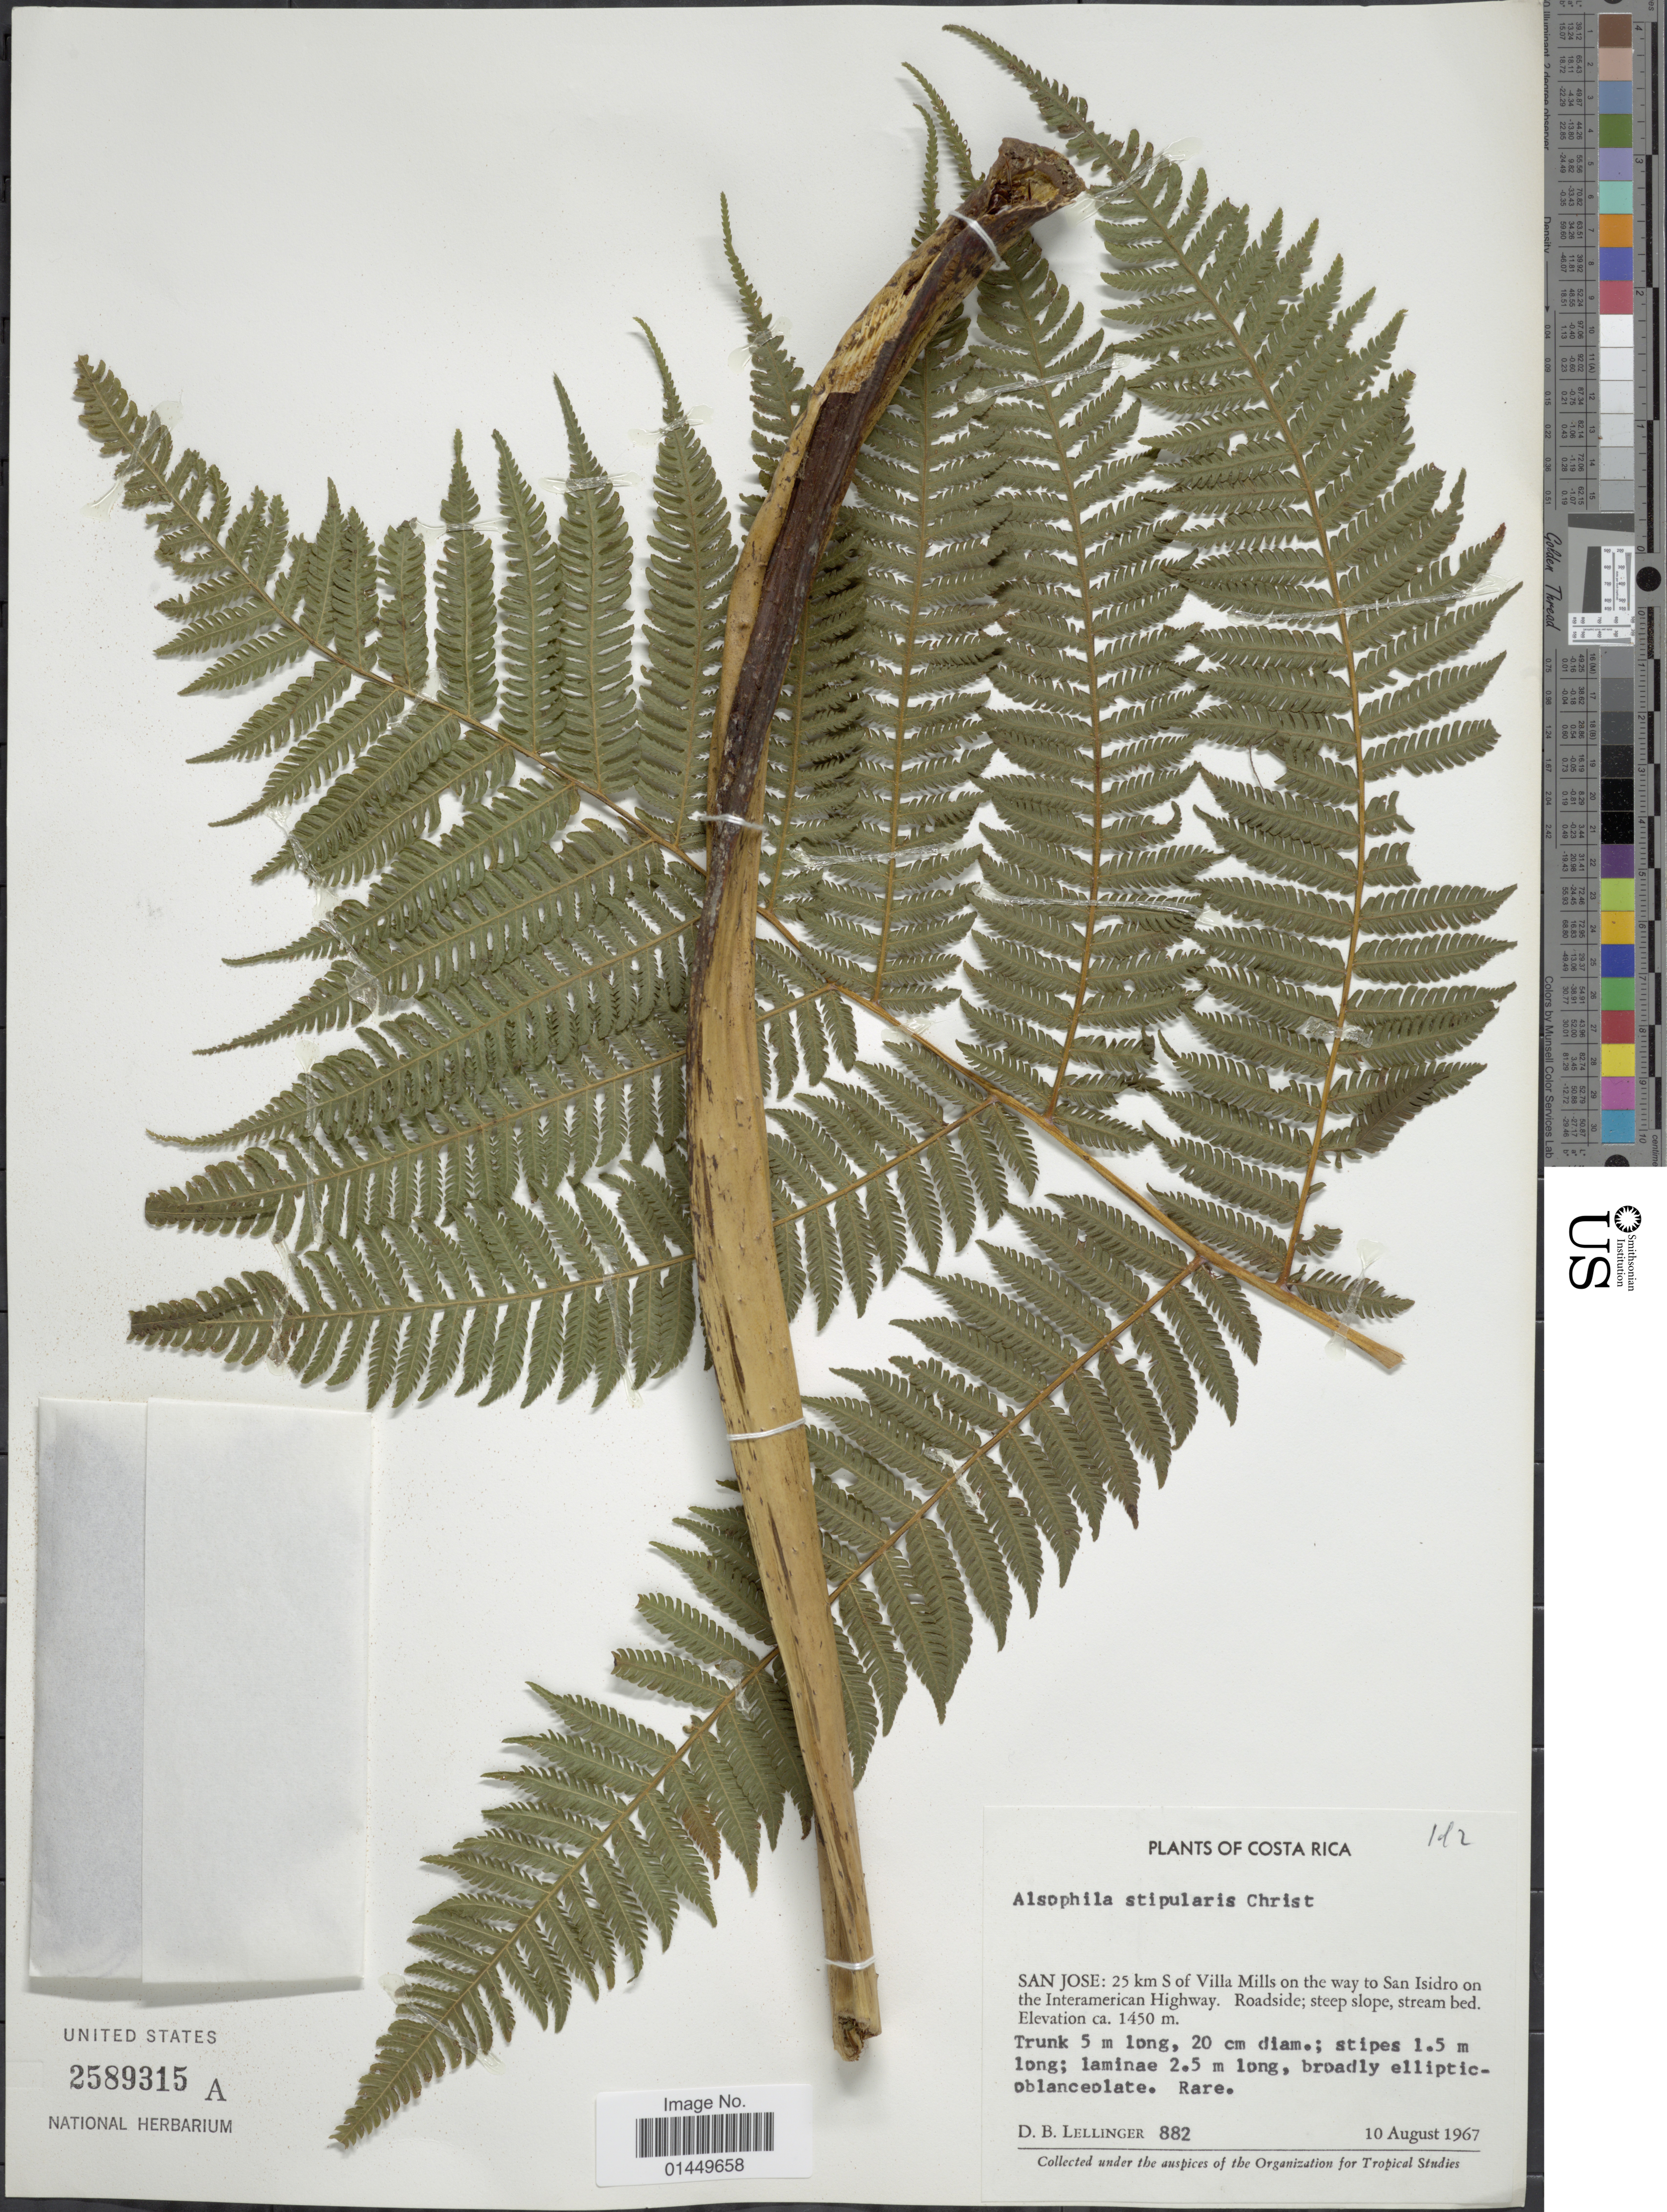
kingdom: Plantae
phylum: Tracheophyta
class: Polypodiopsida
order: Cyatheales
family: Cyatheaceae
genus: Cyathea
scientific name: Cyathea stipularis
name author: (Christ) Domin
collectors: D. B. Lellinger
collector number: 882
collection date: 1967-08-10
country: Costa Rica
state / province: San José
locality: San Jose: 25 km S of Villa Mills on the way to San Isidro on the Interamerican Highway, Roadside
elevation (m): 1450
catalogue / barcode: US 2589315A